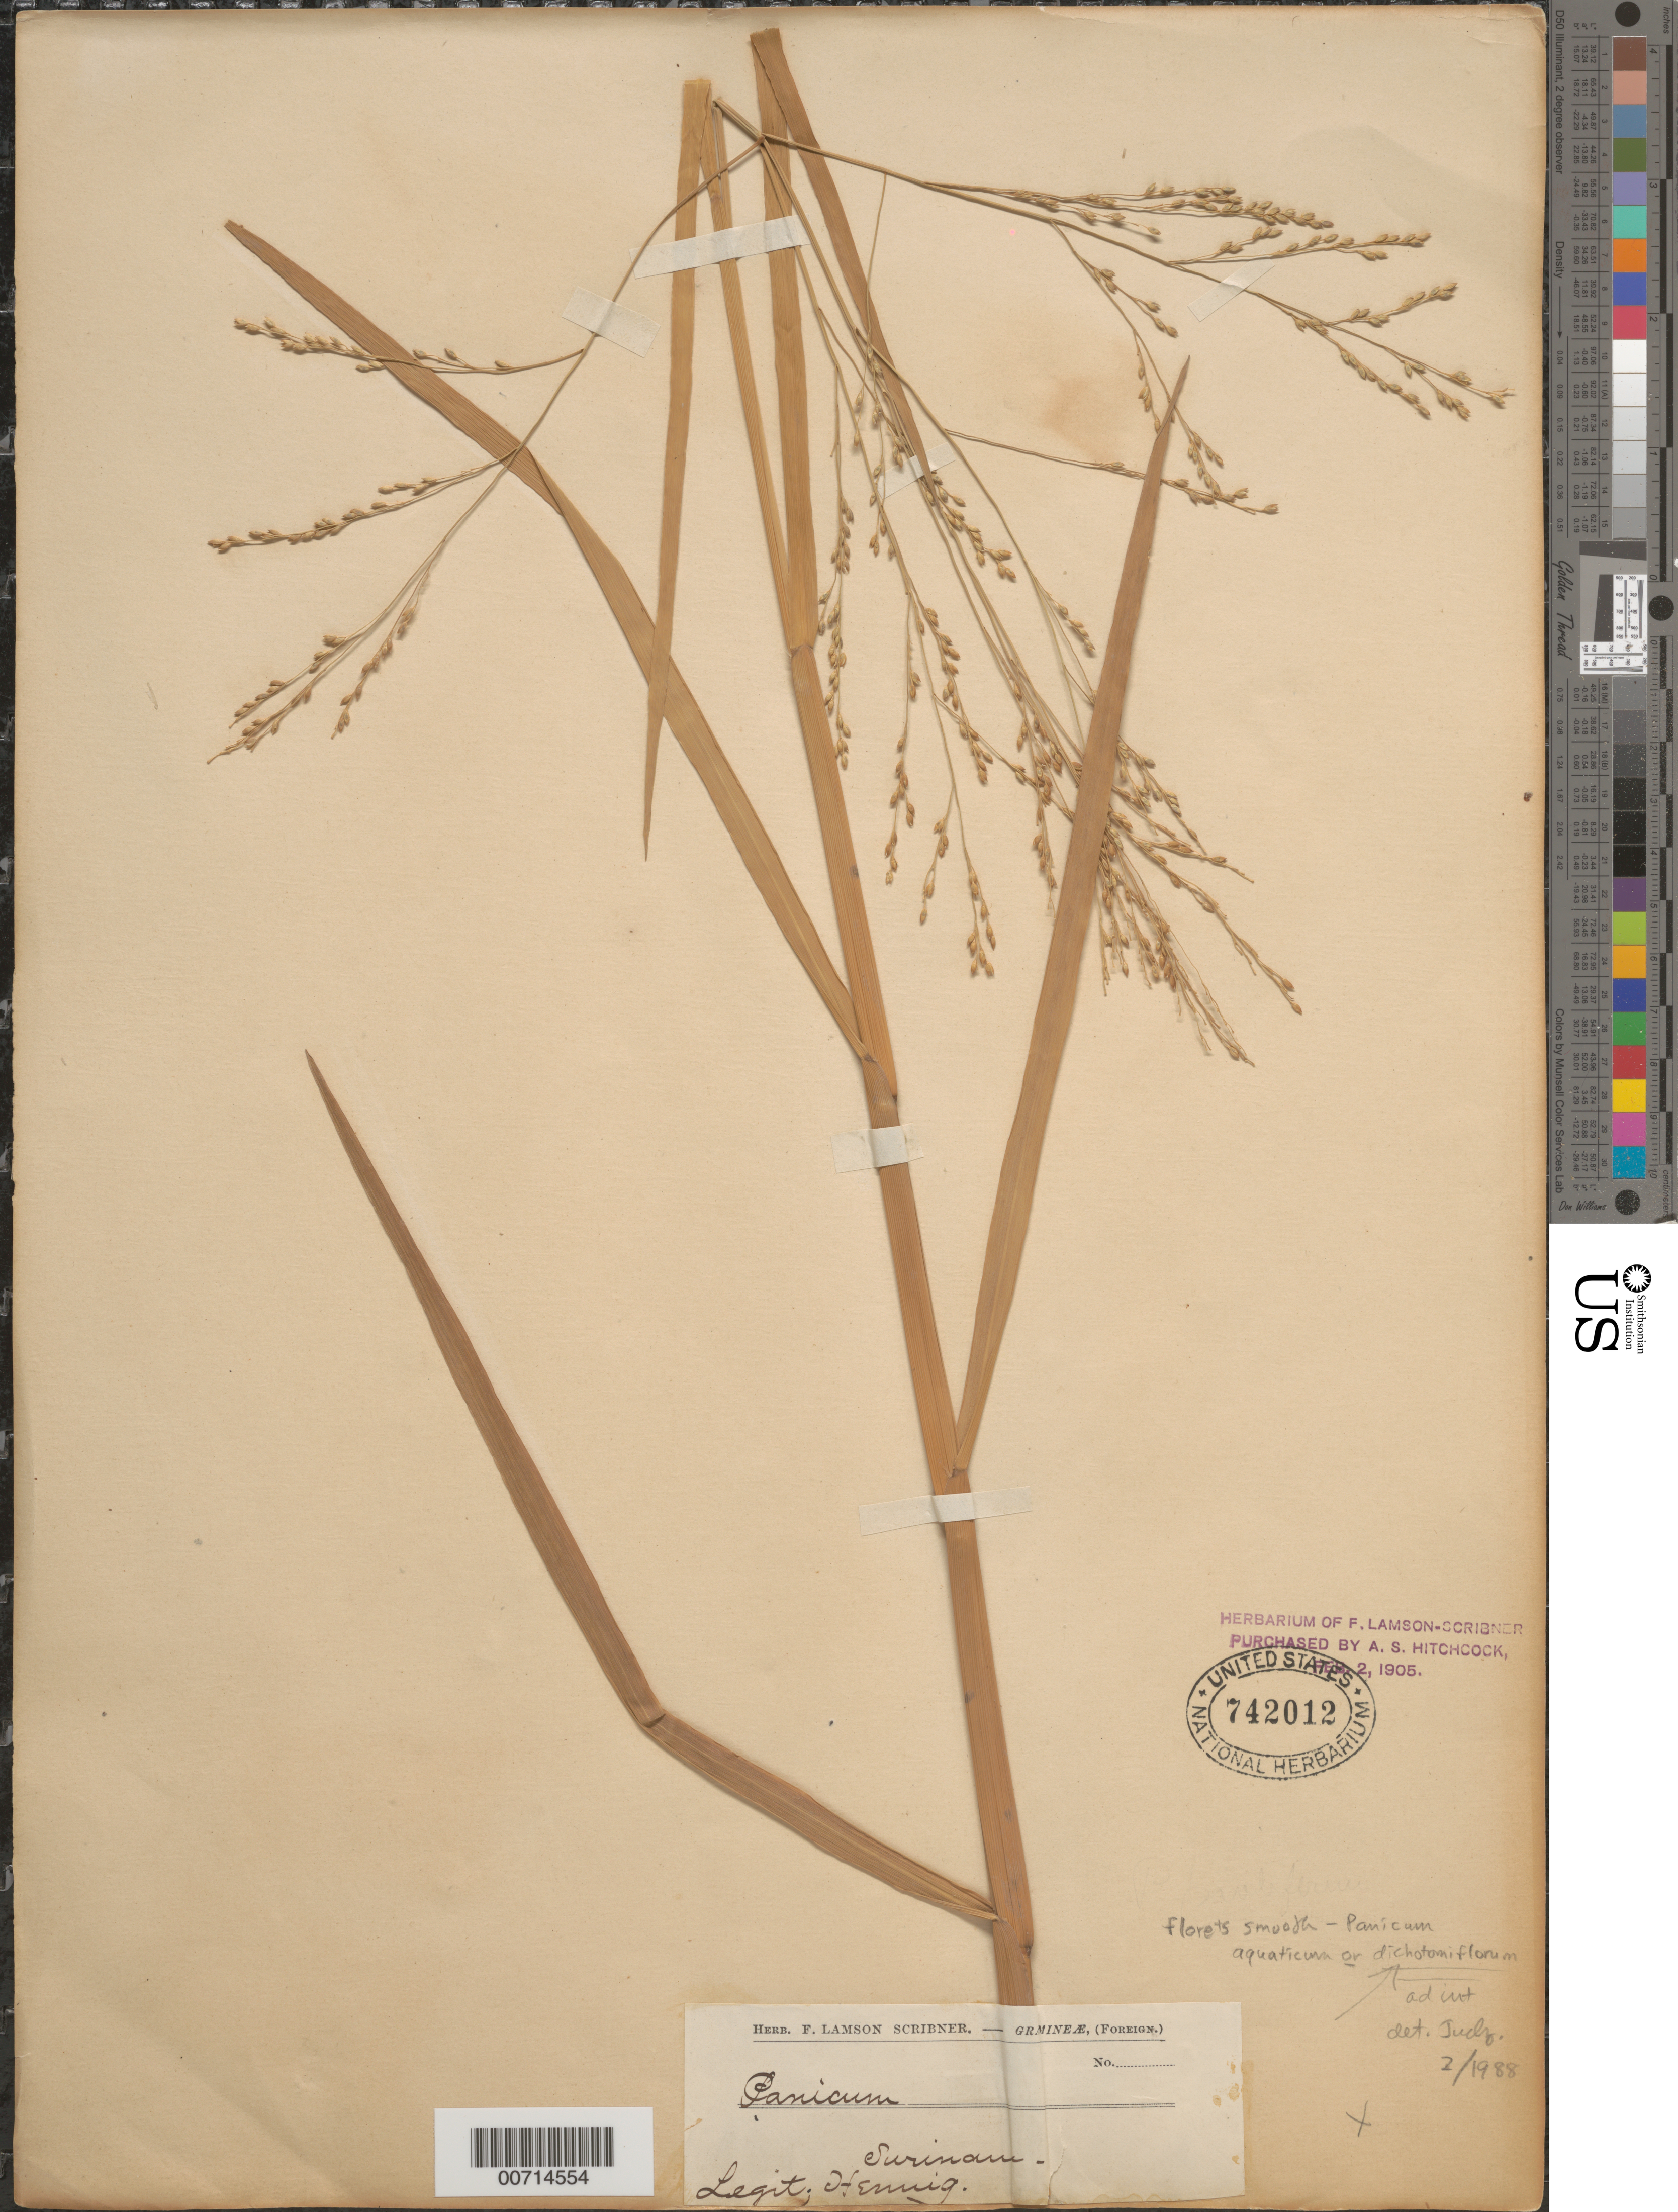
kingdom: Plantae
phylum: Tracheophyta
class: Liliopsida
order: Poales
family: Poaceae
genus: Panicum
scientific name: Panicum dichotomiflorum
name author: Michx.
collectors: C. Hering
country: Suriname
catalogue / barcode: US 742012